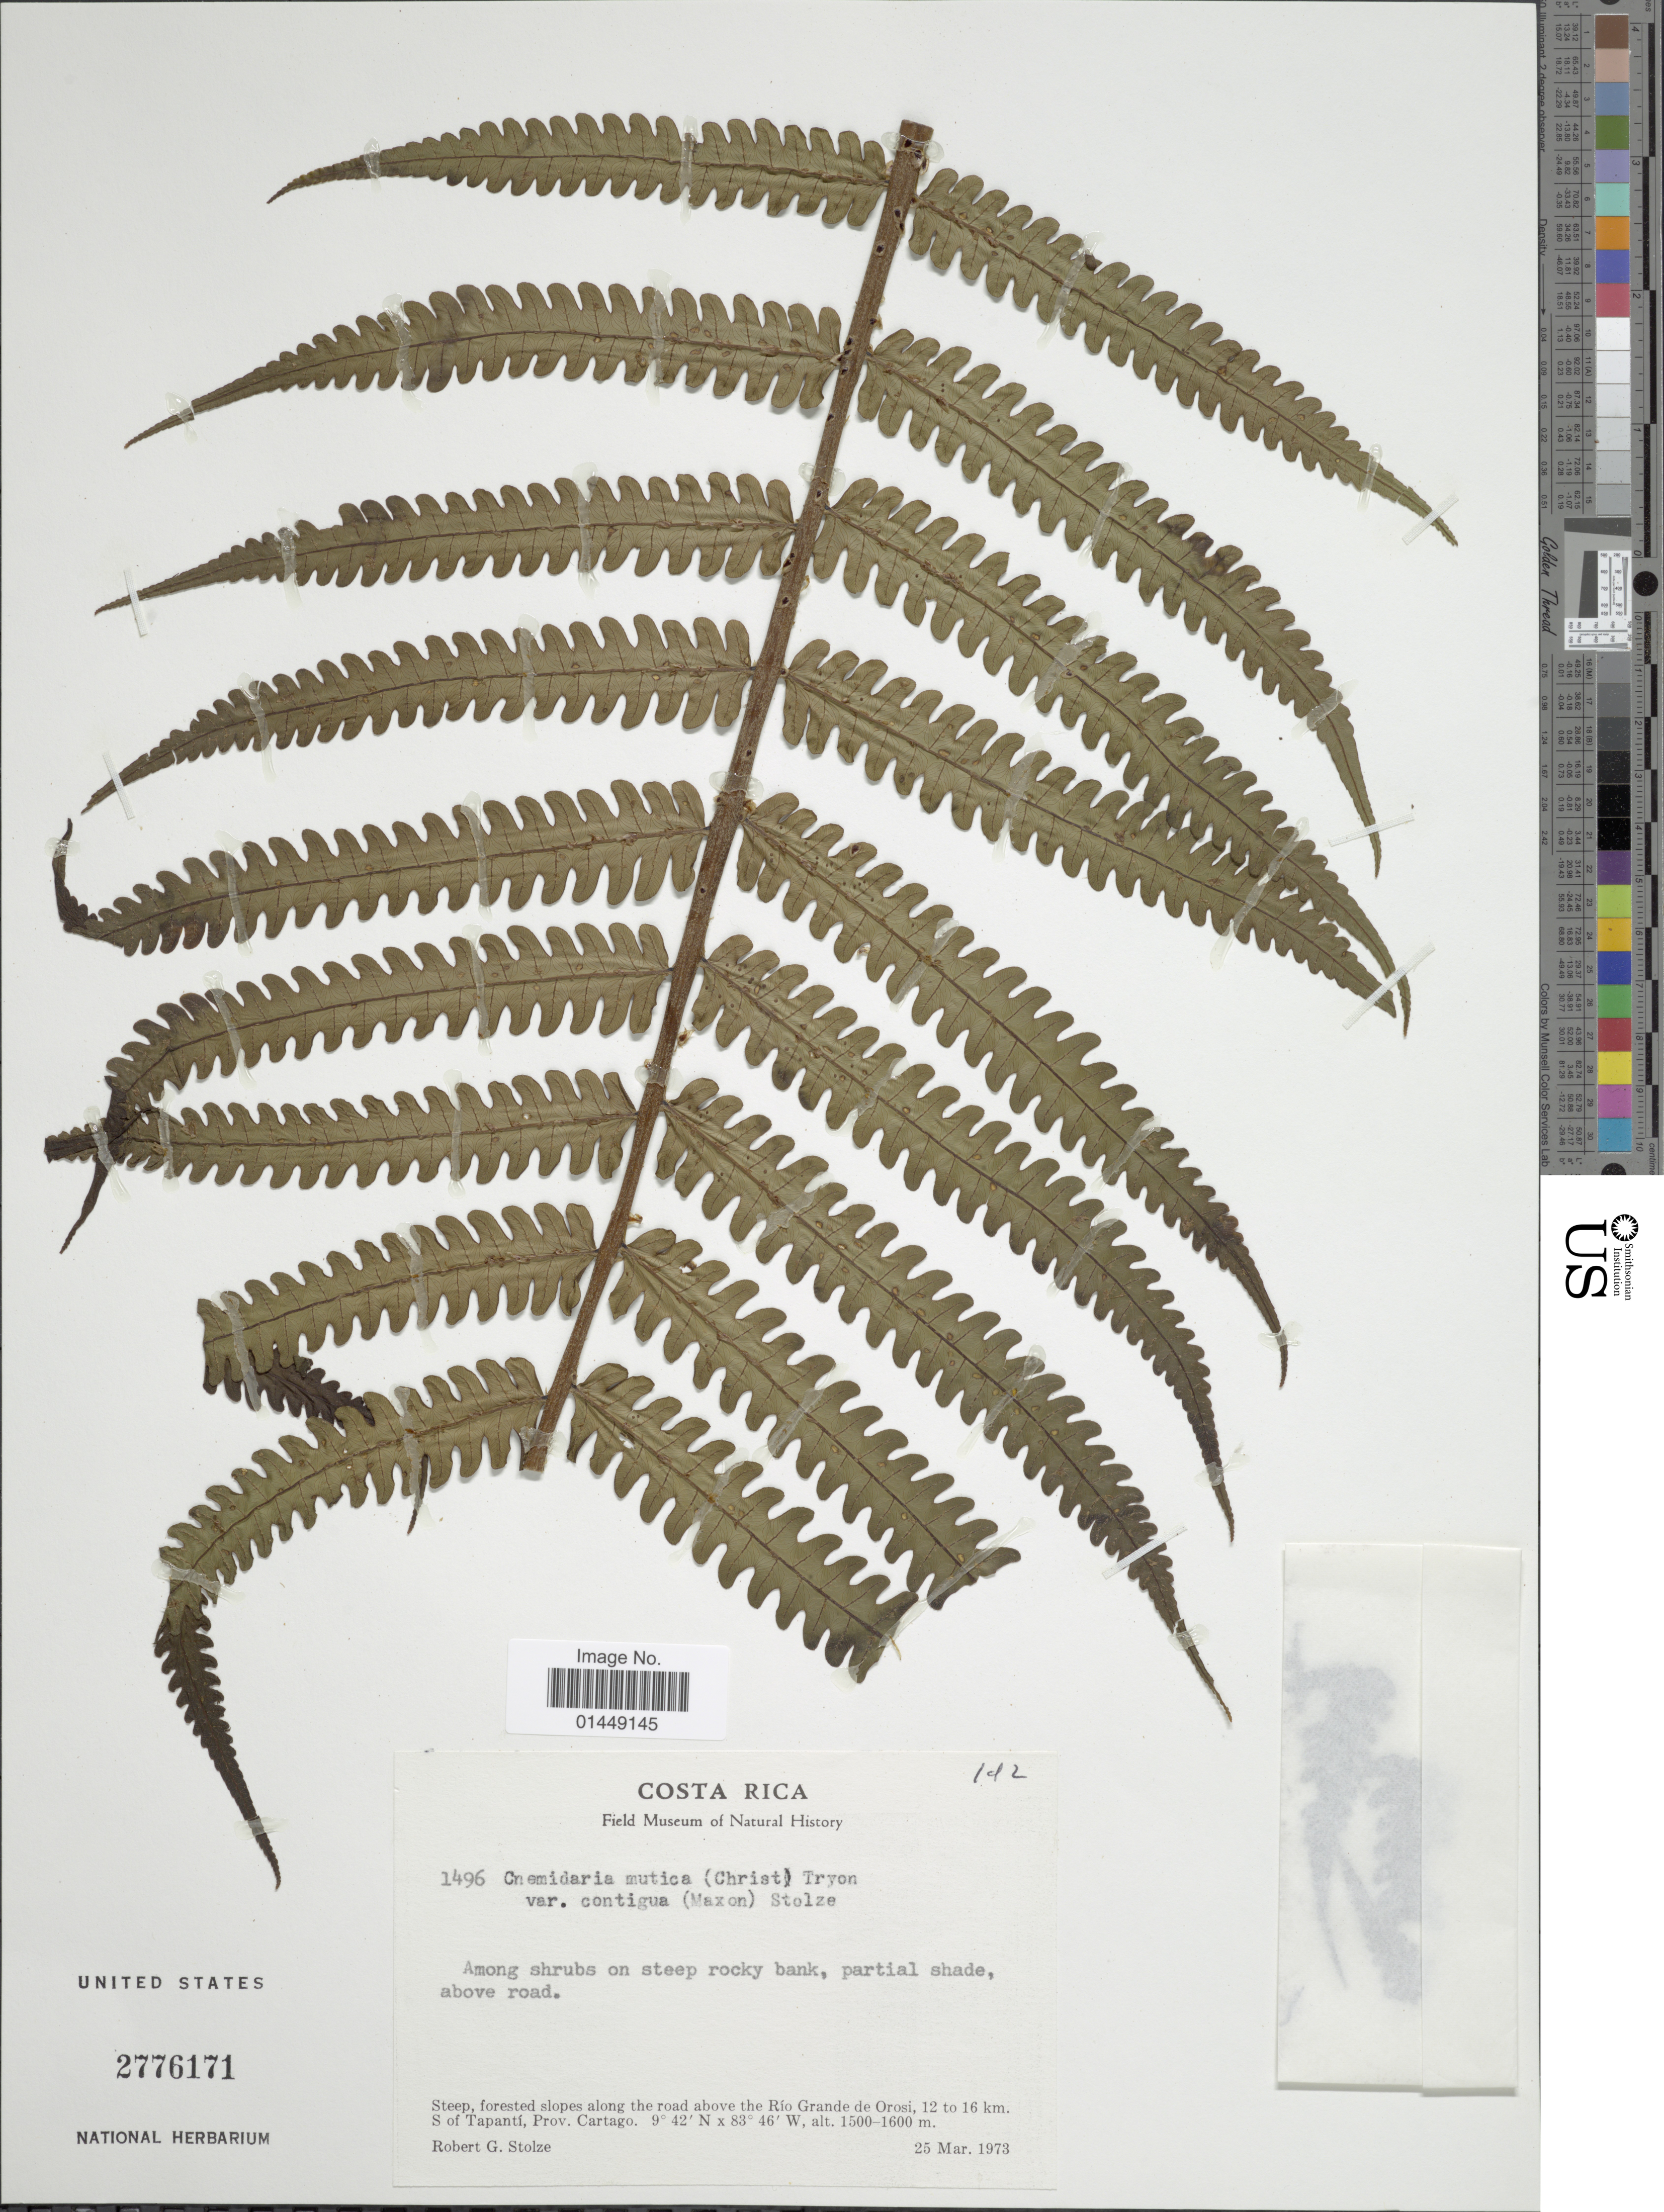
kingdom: Plantae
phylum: Tracheophyta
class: Polypodiopsida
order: Cyatheales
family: Cyatheaceae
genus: Cyathea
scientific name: Cyathea mutica var. contigua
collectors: R. G. Stolze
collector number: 1496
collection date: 1973-03-25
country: Costa Rica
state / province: Cartago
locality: along the road above the Río Grande do Orosi, 12 to 16 km. S of Tapantí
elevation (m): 1500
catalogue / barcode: US 2776171